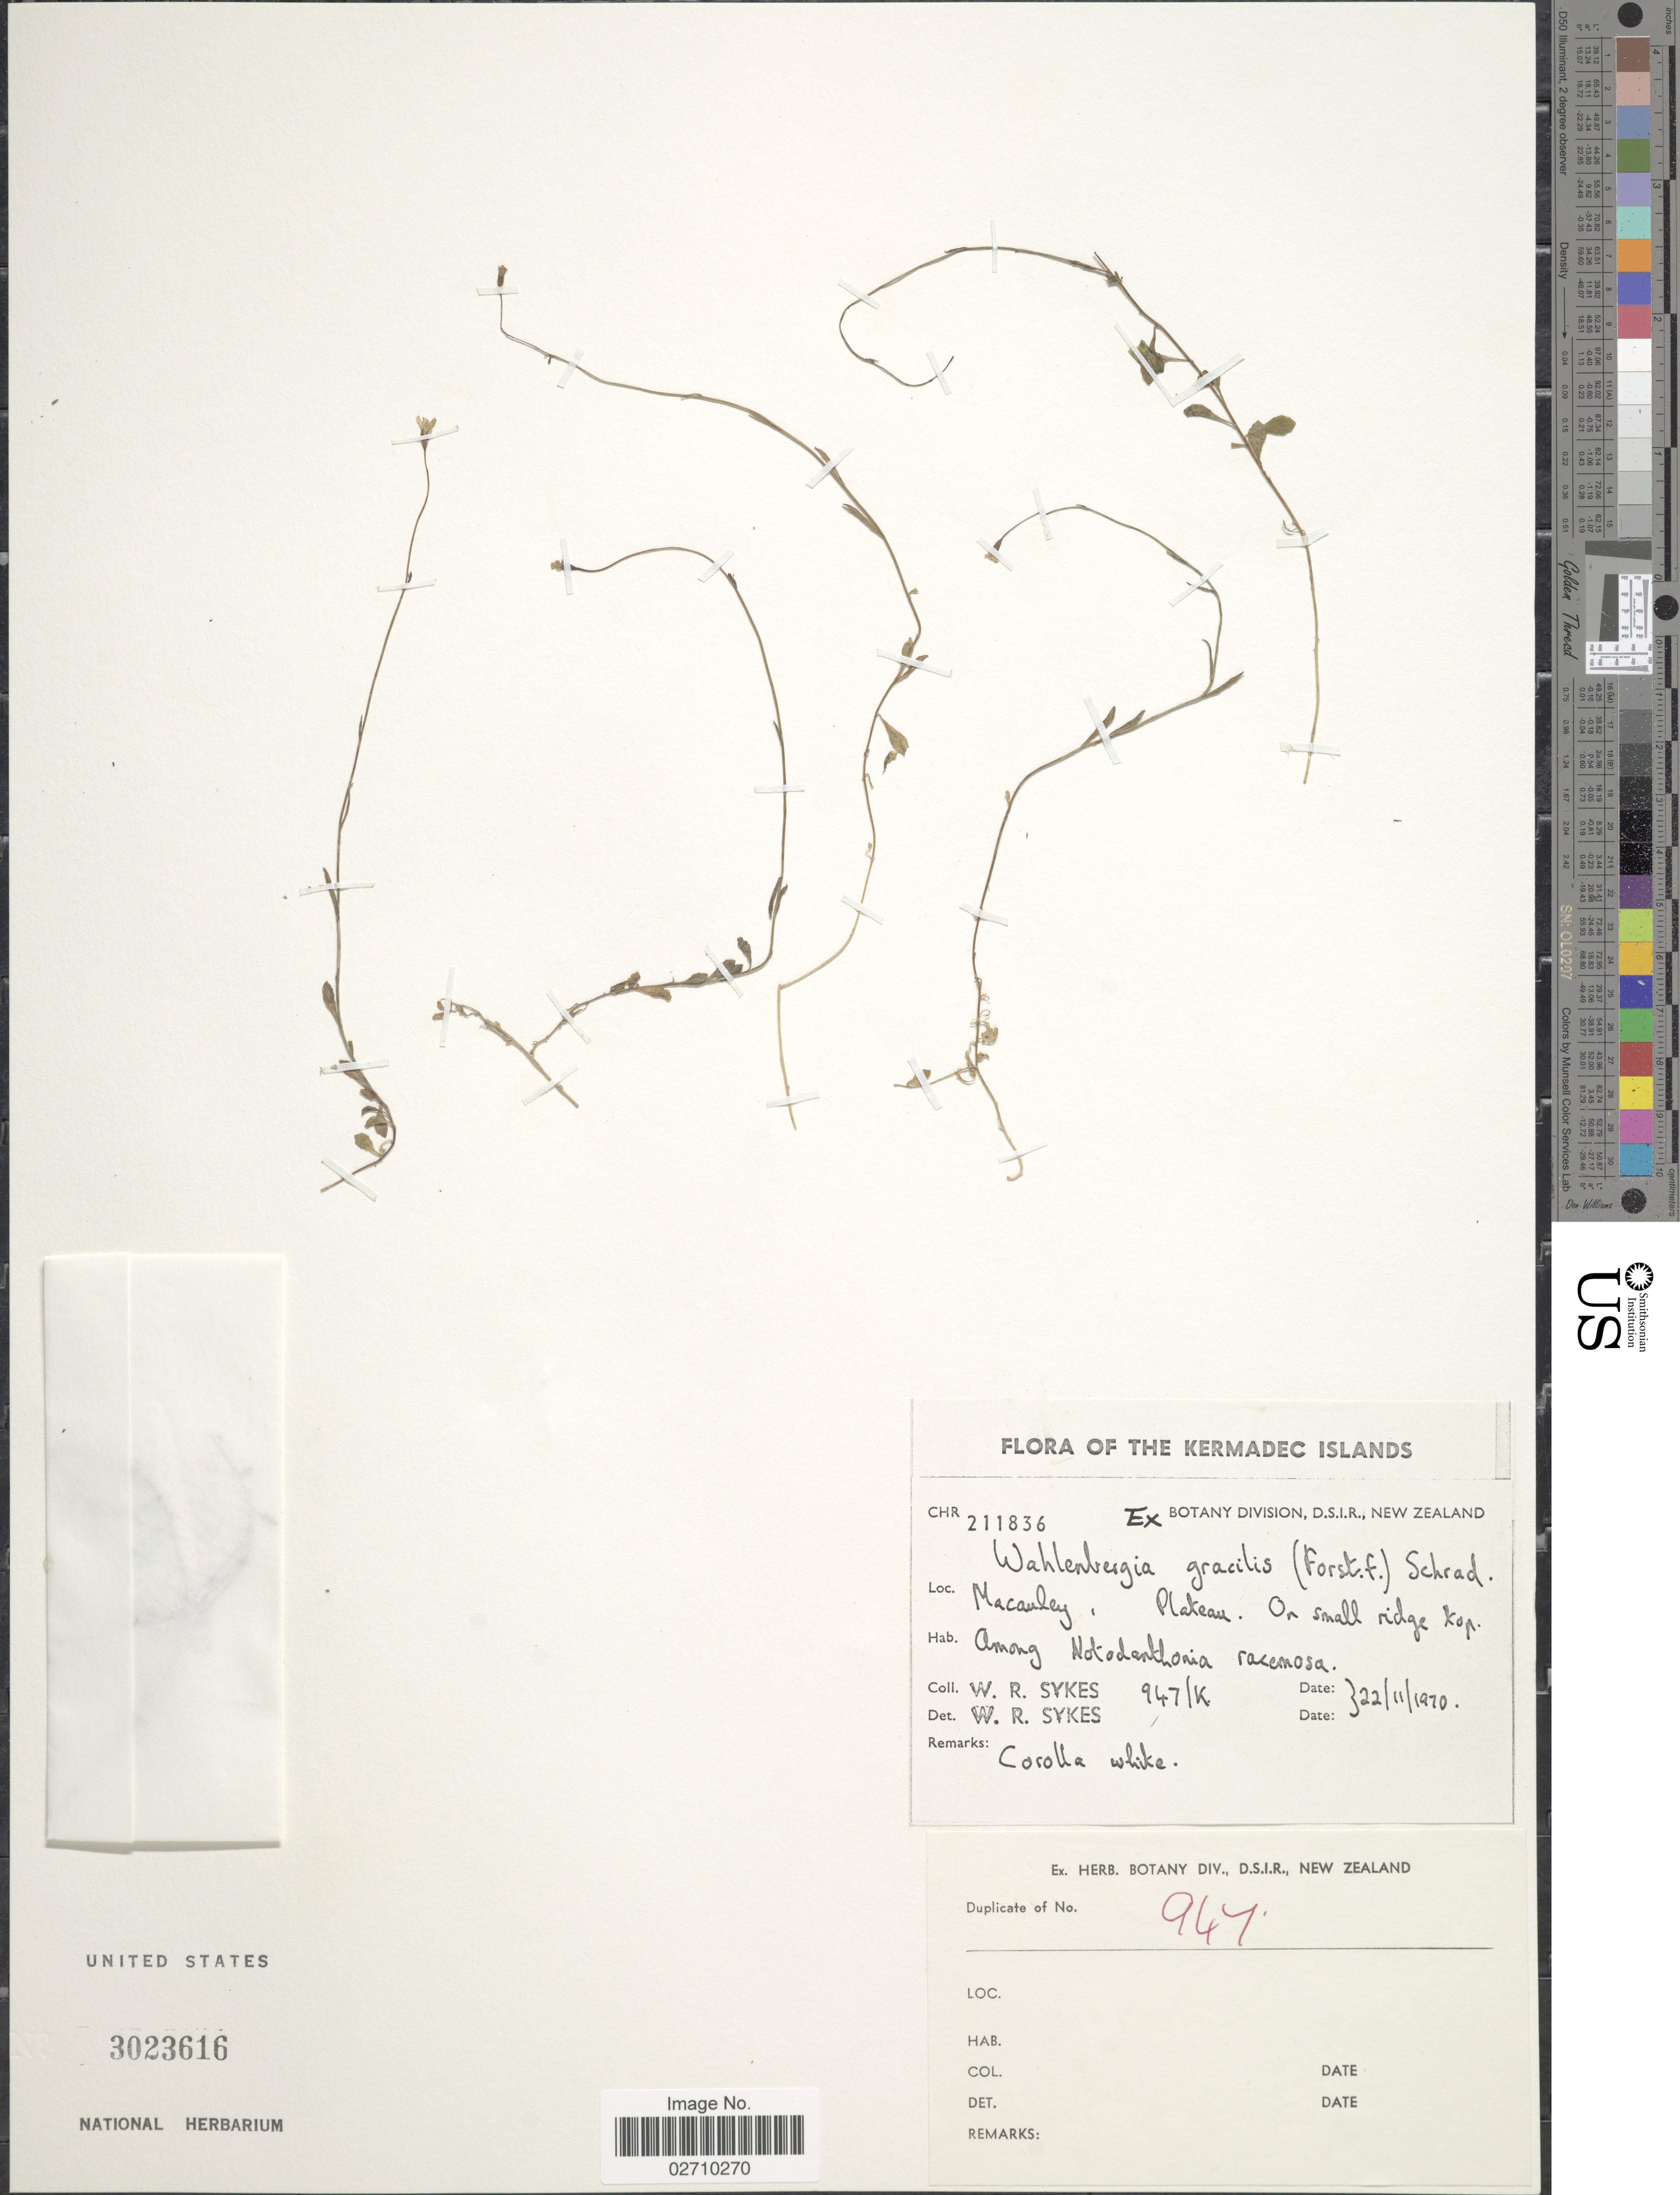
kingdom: Plantae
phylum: Tracheophyta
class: Magnoliopsida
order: Asterales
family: Campanulaceae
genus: Wahlenbergia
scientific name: Wahlenbergia gracilis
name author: A. DC.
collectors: W. R. Sykes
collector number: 947/K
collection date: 1970-10-22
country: New Zealand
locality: Kermadic Islands. Macauley, Plateau. On small ridge top.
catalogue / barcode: US 3023616